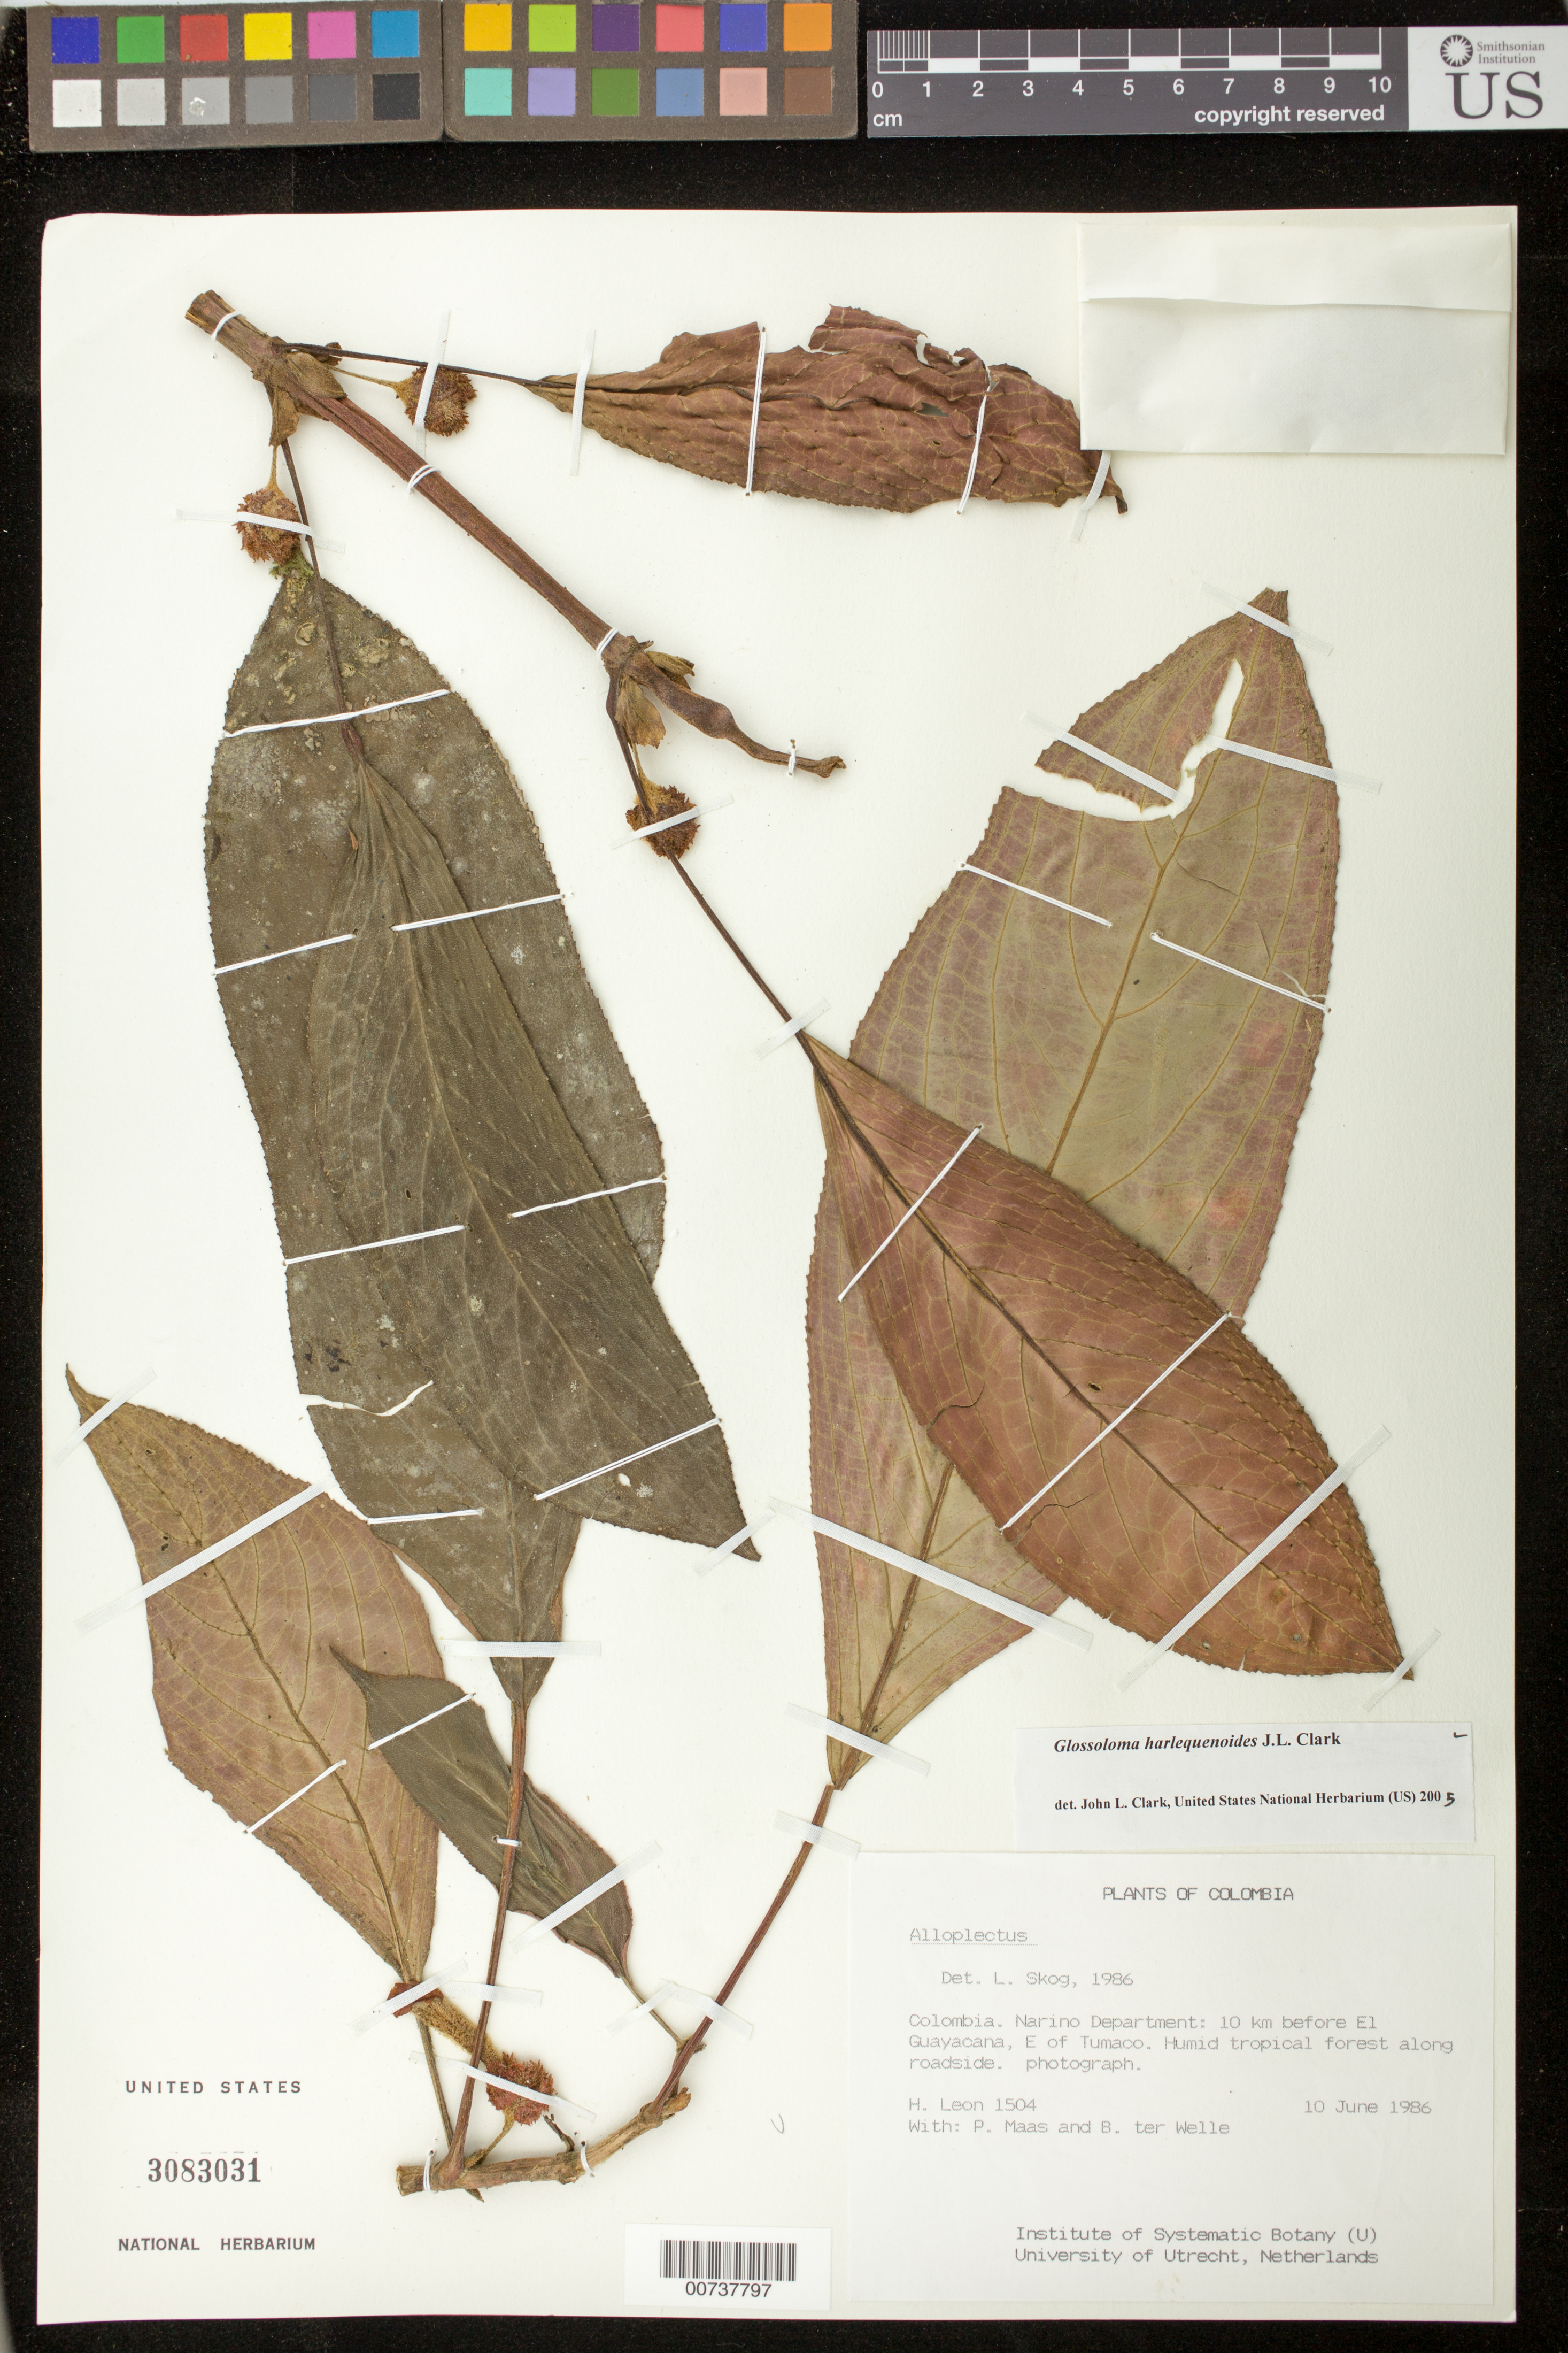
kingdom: Plantae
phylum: Tracheophyta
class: Magnoliopsida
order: Lamiales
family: Gesneriaceae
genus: Glossoloma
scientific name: Glossoloma harlequinoides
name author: J.L. Clark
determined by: Clark, J. L., (SEL), The Marie Selby Botanical Garden (UNITED STATES)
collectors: H. León, P. Maas & B. ter Welle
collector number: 1504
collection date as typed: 10 Jun 1986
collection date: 1986-06-10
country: Colombia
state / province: Nariño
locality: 10 km before El Guayacana, E of Tumaco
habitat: Humid tropical forest along roadside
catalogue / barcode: US 3083031